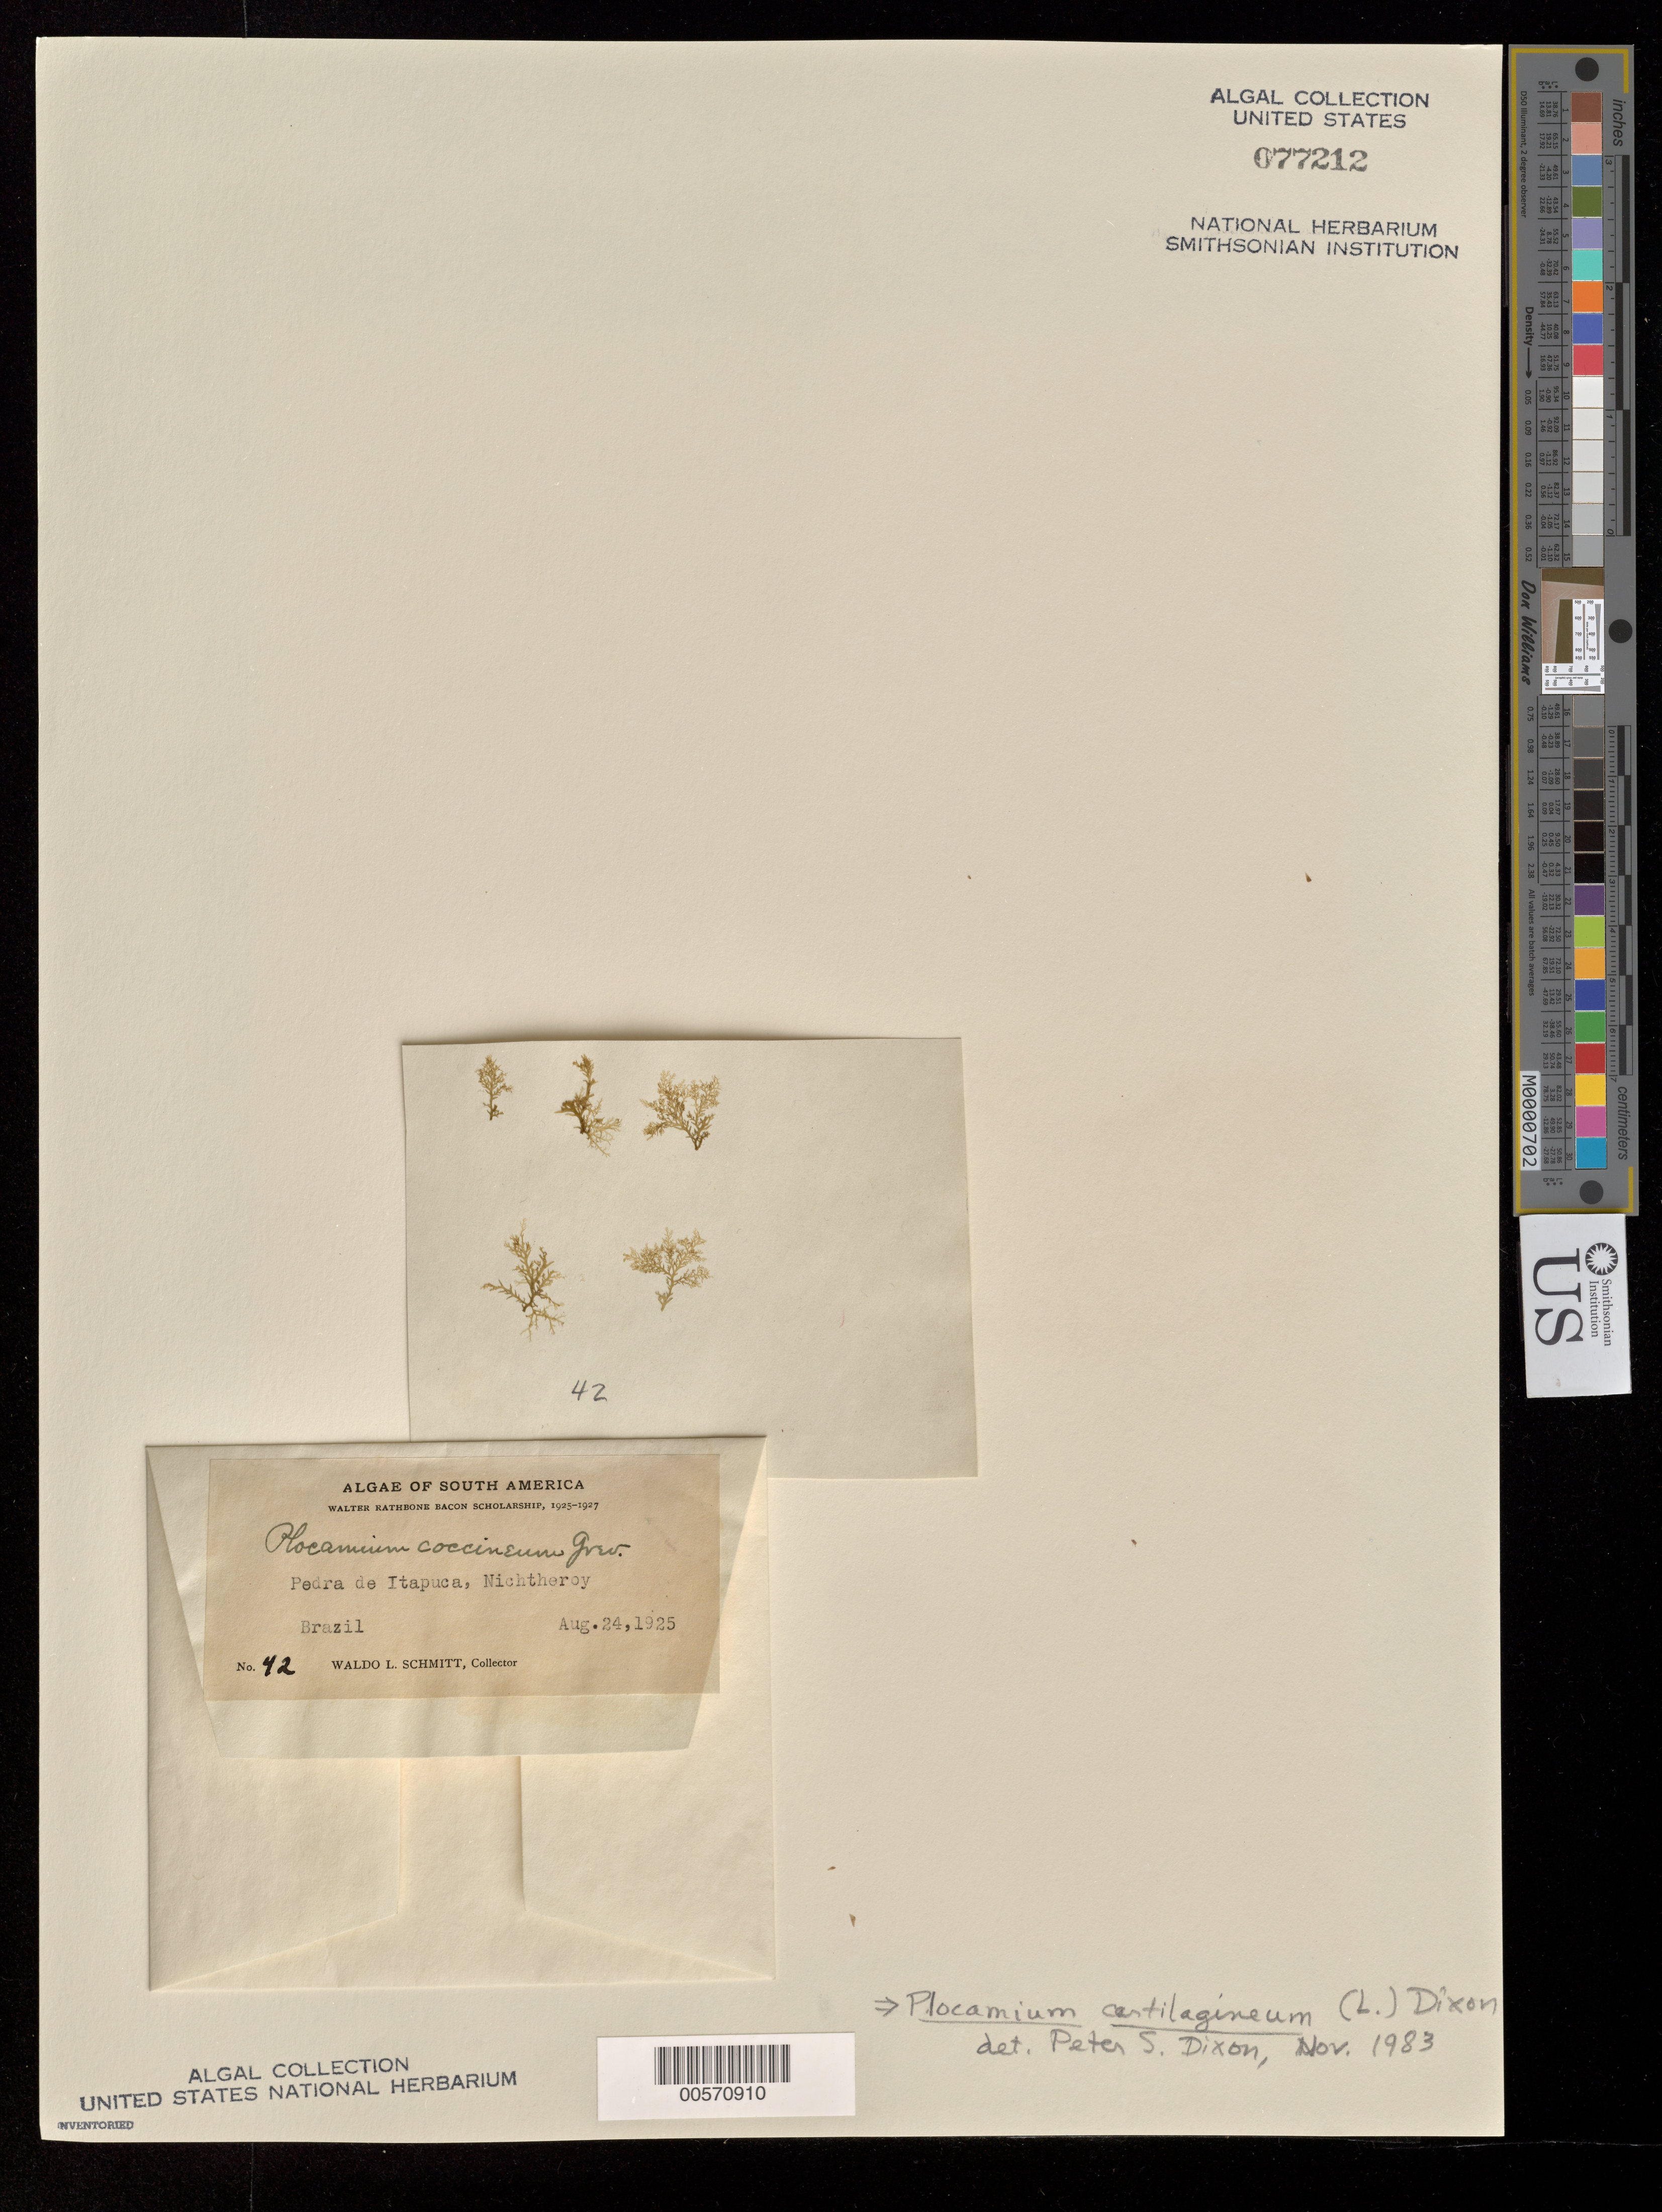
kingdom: Plantae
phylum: Rhodophyta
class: Florideophyceae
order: Plocamiales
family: Plocamiaceae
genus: Plocamium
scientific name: Plocamium cartilagineum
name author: (L.) P.S. Dixon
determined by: Dixon, P. S.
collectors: W. L. Schmitt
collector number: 42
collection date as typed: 24 Aug 1925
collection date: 1925-08-24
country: Brazil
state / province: Rio de Janeiro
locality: Pedra de Itapuca, Niteroi (Nichtheroy)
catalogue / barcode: US 77212